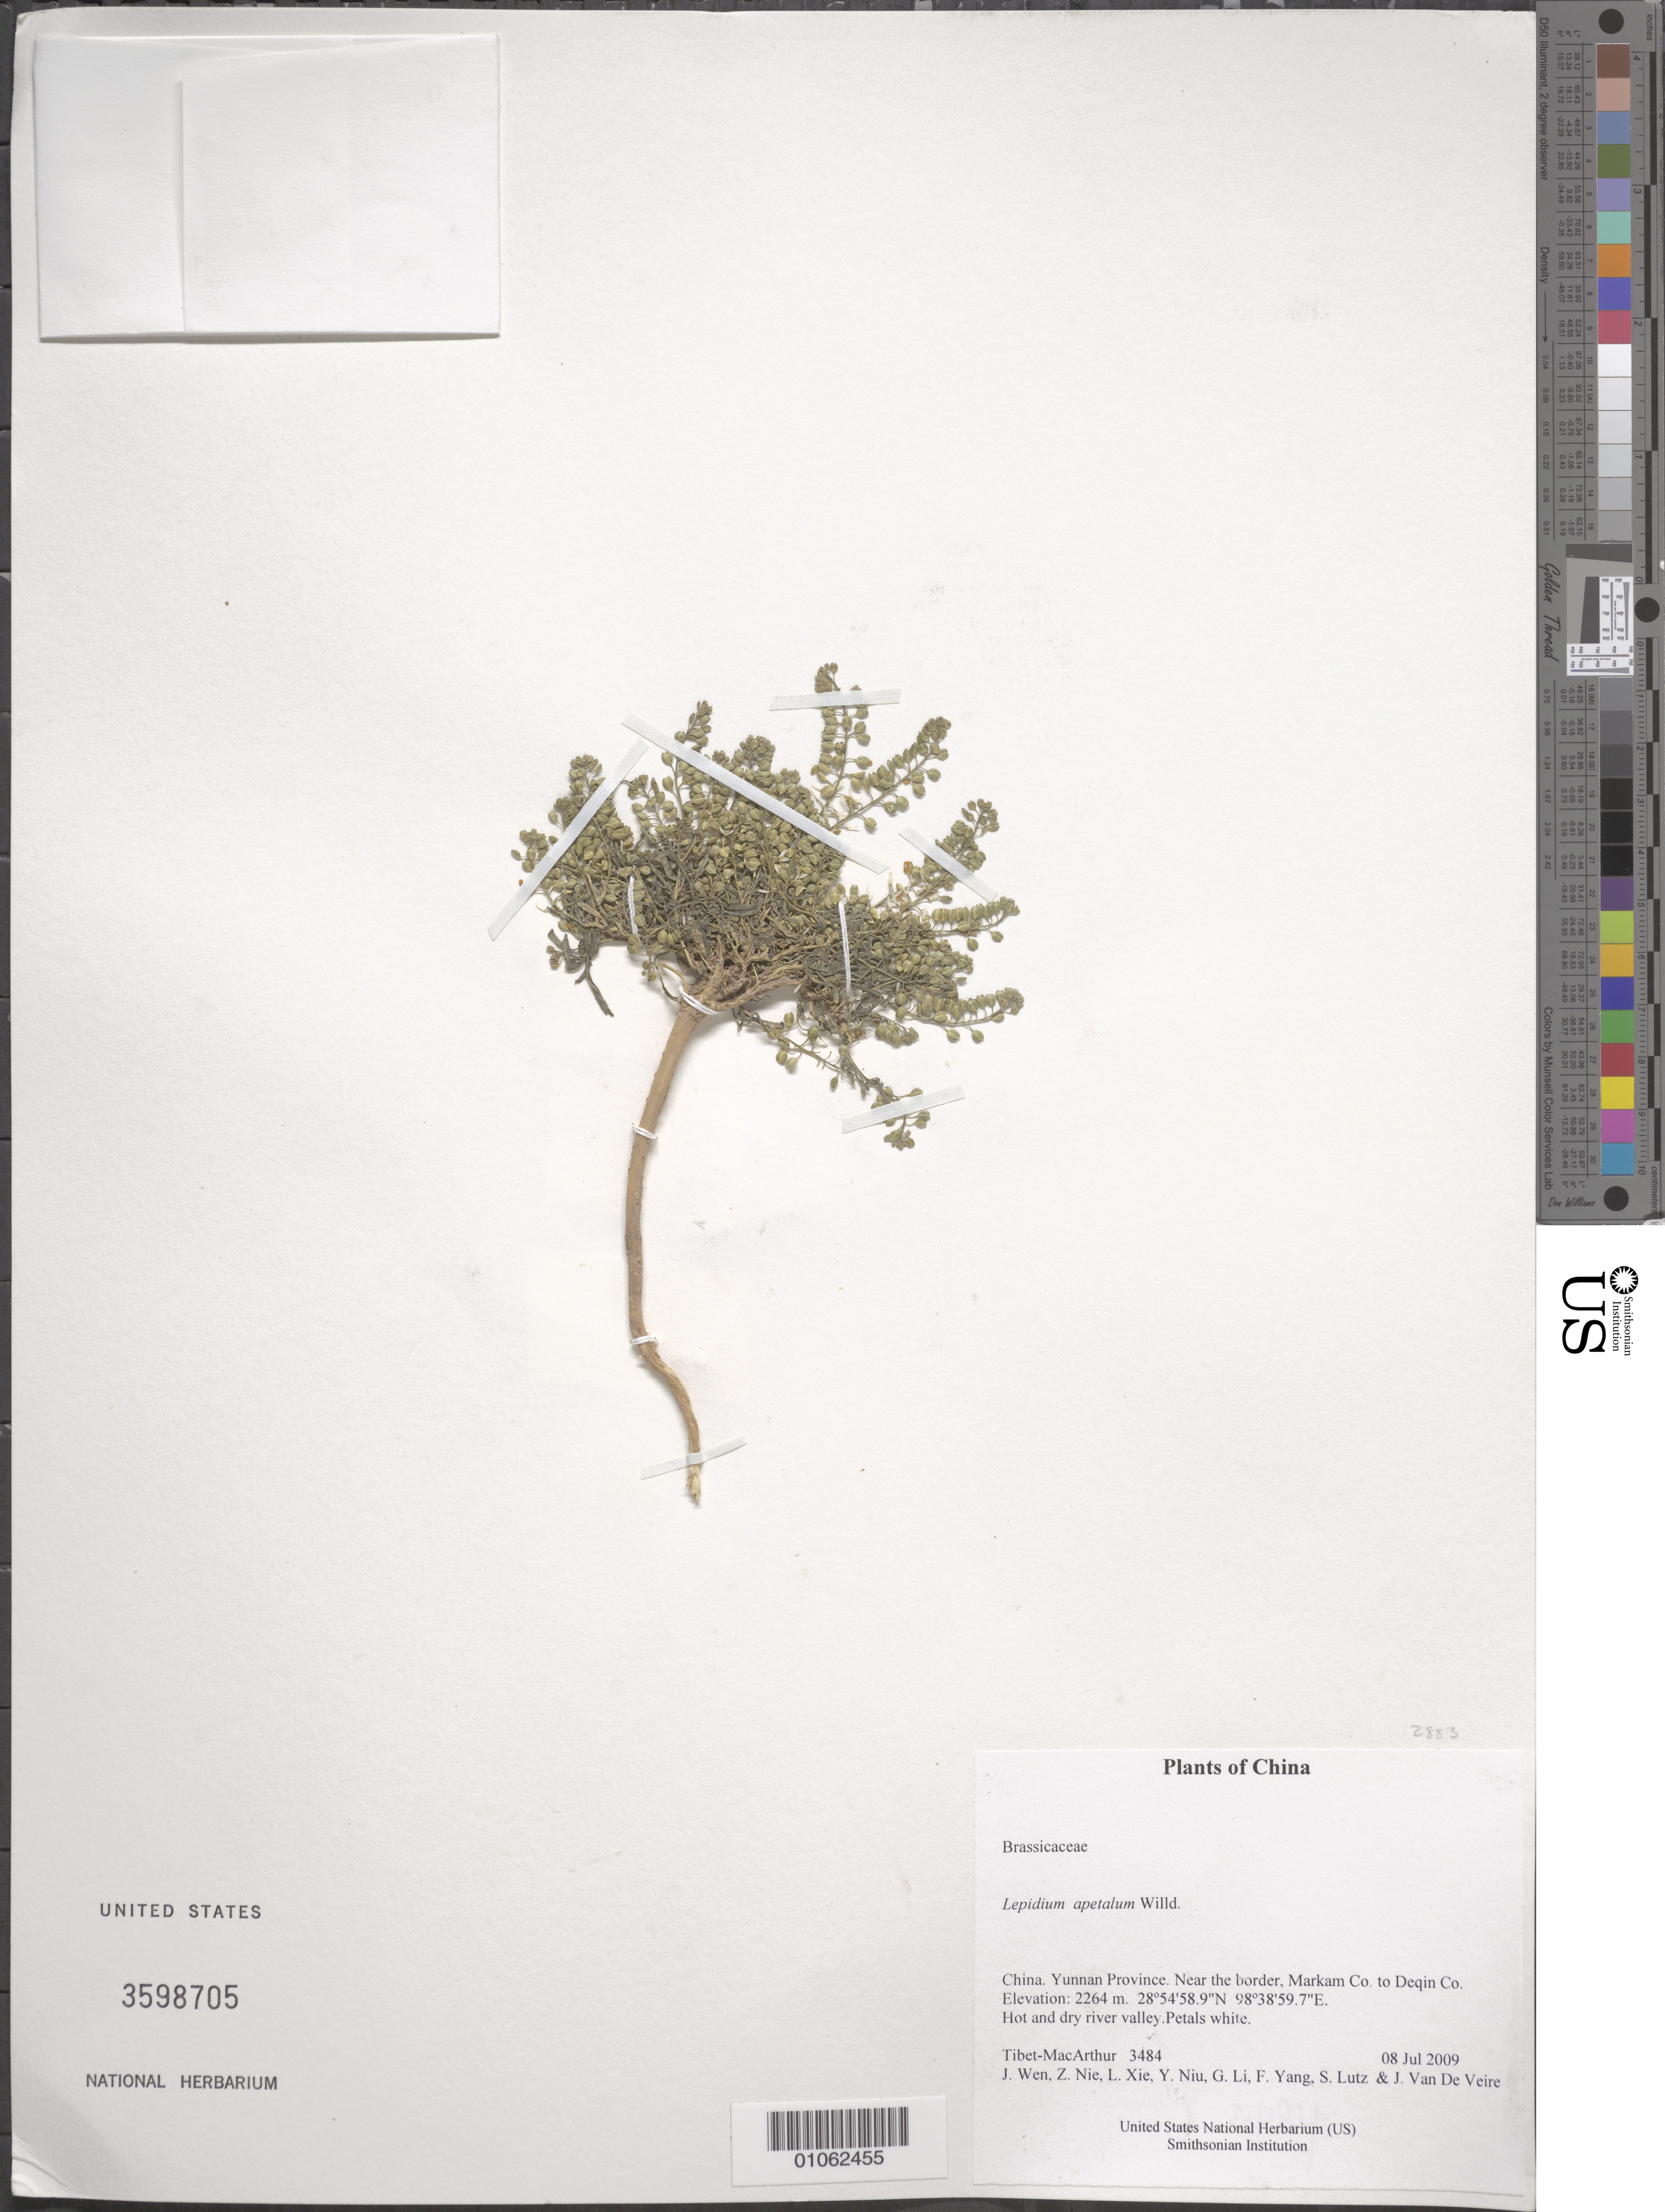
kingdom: Plantae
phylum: Tracheophyta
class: Magnoliopsida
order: Brassicales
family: Brassicaceae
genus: Lepidium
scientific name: Lepidium apetalum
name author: Willd.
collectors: Tibet-MacArthur, J. Wen, Z. Nie, L. Xie, Y. Niu, G. Li, F. Yang, S. Lutz & J. Van De Veire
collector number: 3484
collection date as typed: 08 Jul 2009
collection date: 2009-07-08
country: China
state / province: Yunnan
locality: Near the border, Markam Co. to Deqin Co.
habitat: Hot and dry river valley.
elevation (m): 2264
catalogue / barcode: US 3598705